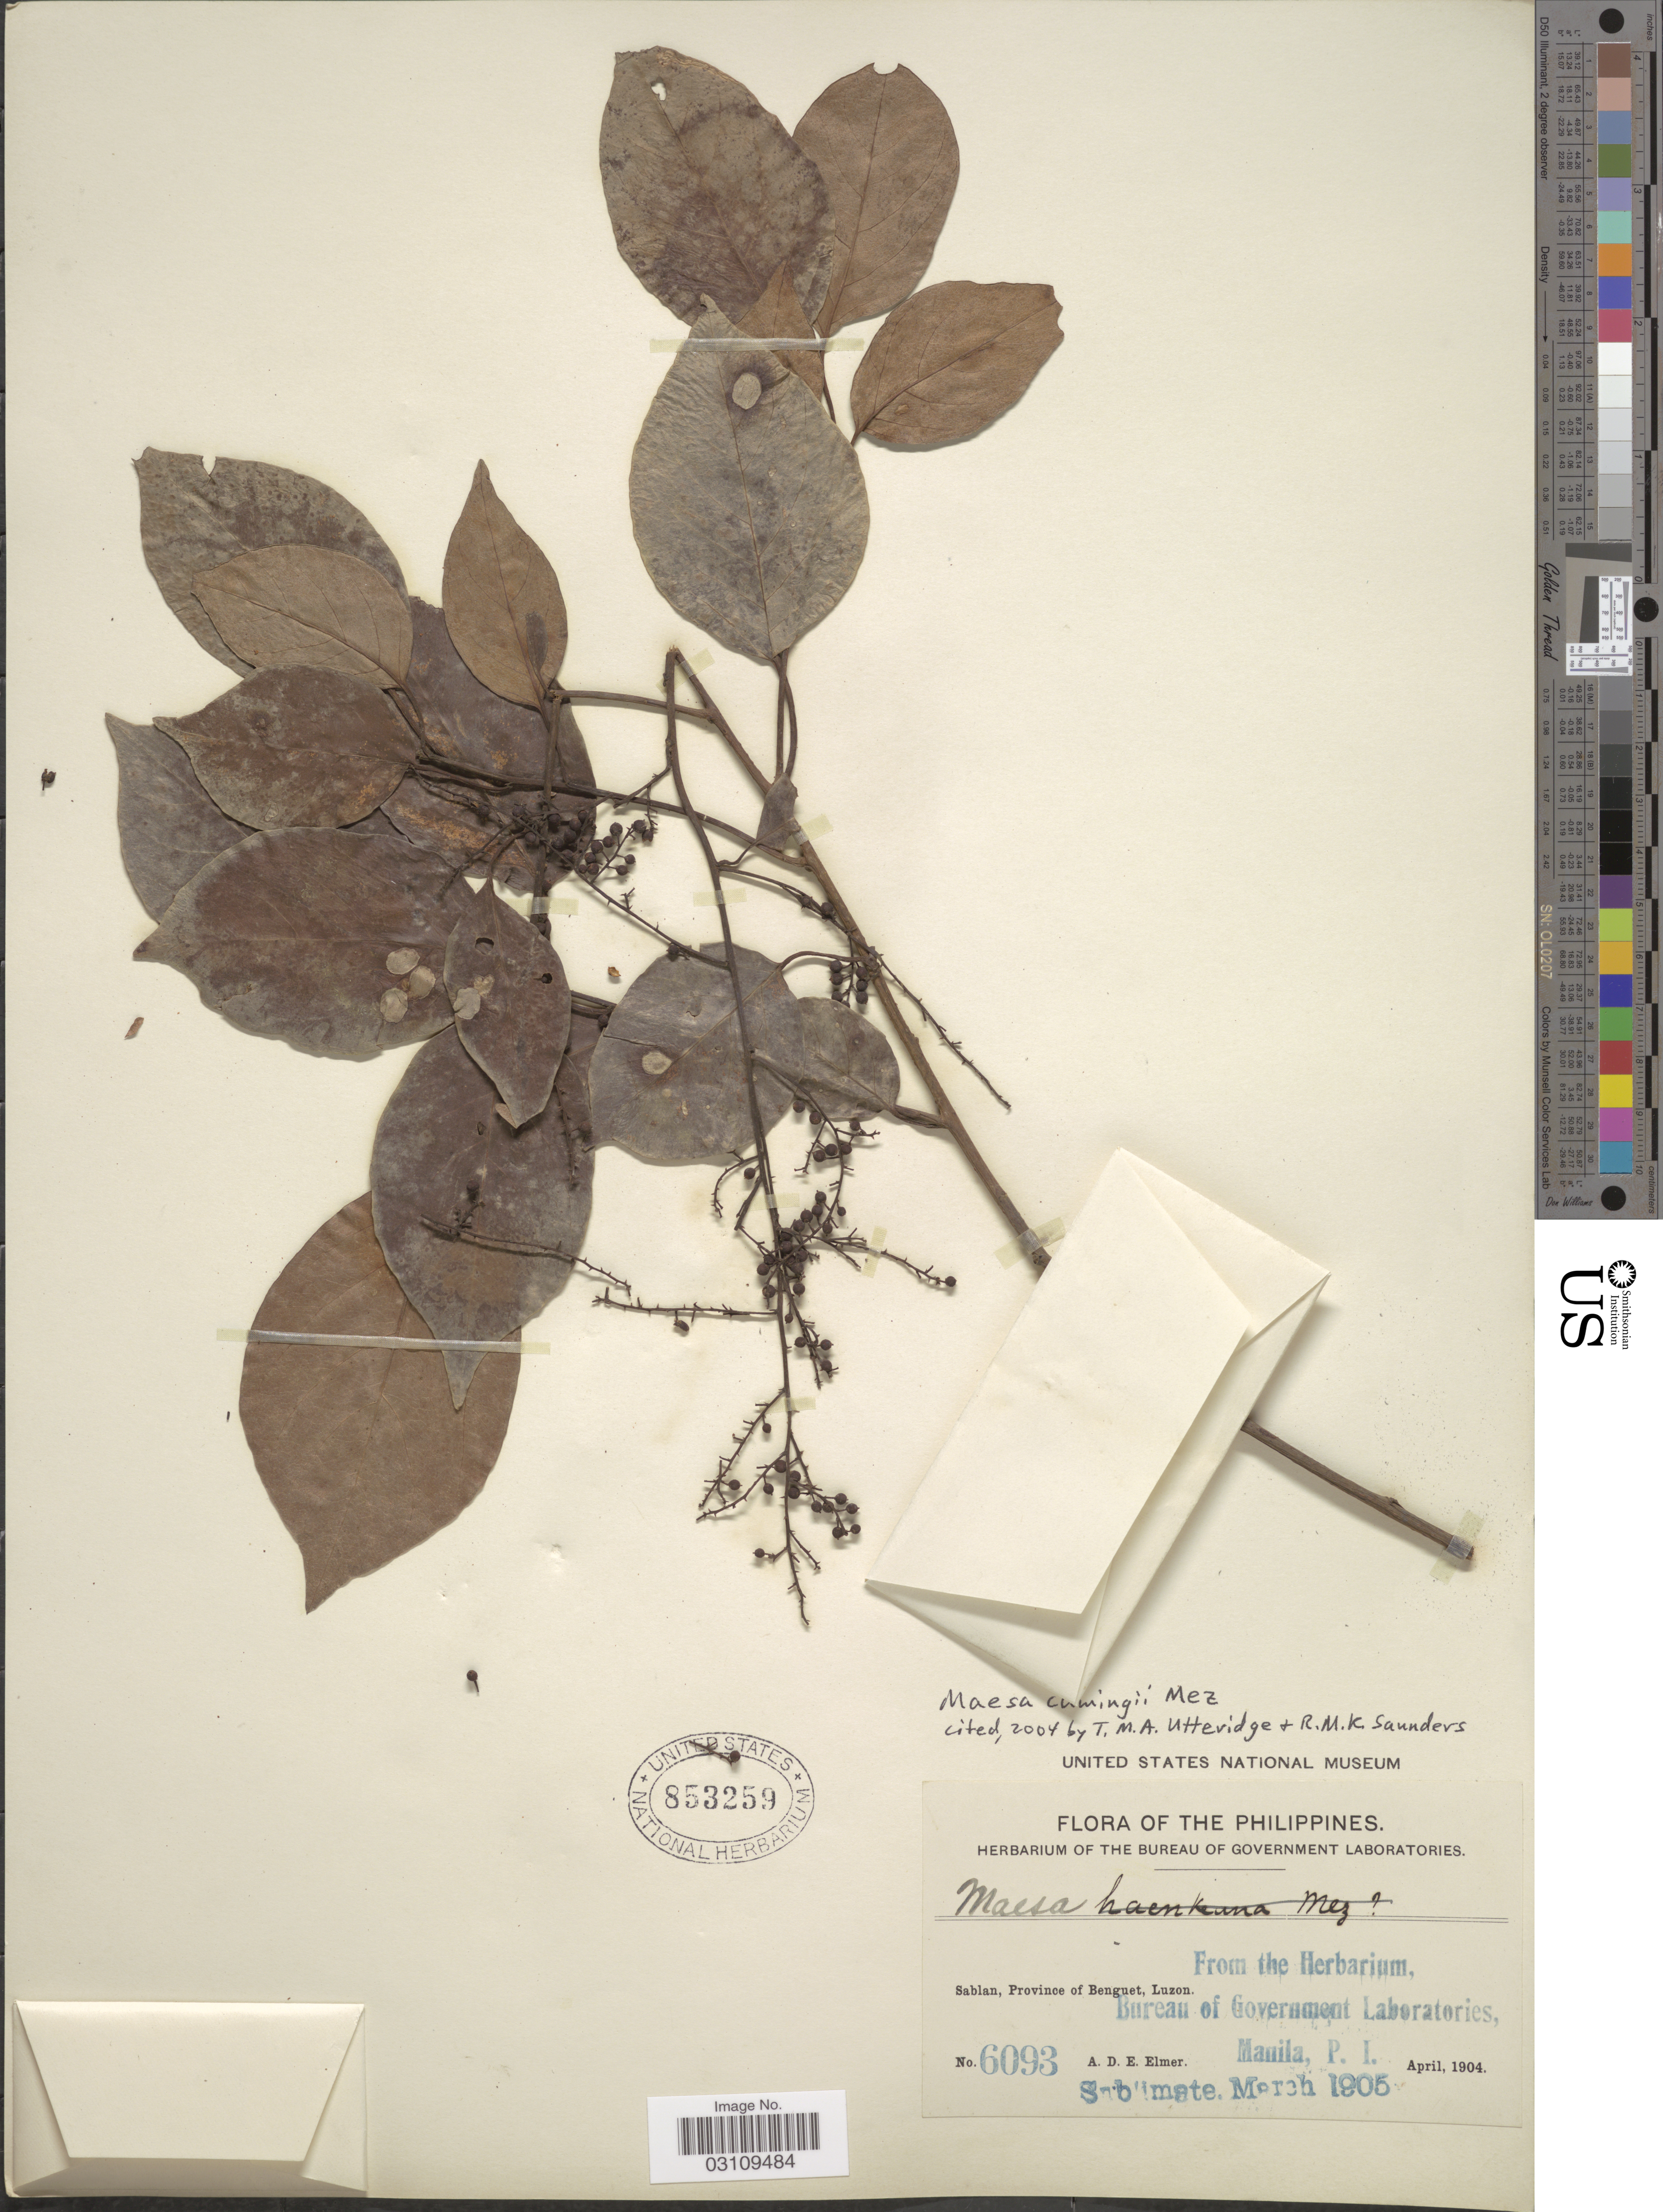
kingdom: Plantae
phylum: Tracheophyta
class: Magnoliopsida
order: Ericales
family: Primulaceae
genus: Maesa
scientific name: Maesa cumingii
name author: Mez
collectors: A. D. E. Elmer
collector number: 6093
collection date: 1904-04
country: Philippines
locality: Sablan, Province of Benguet, Luzon.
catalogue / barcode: US 853259